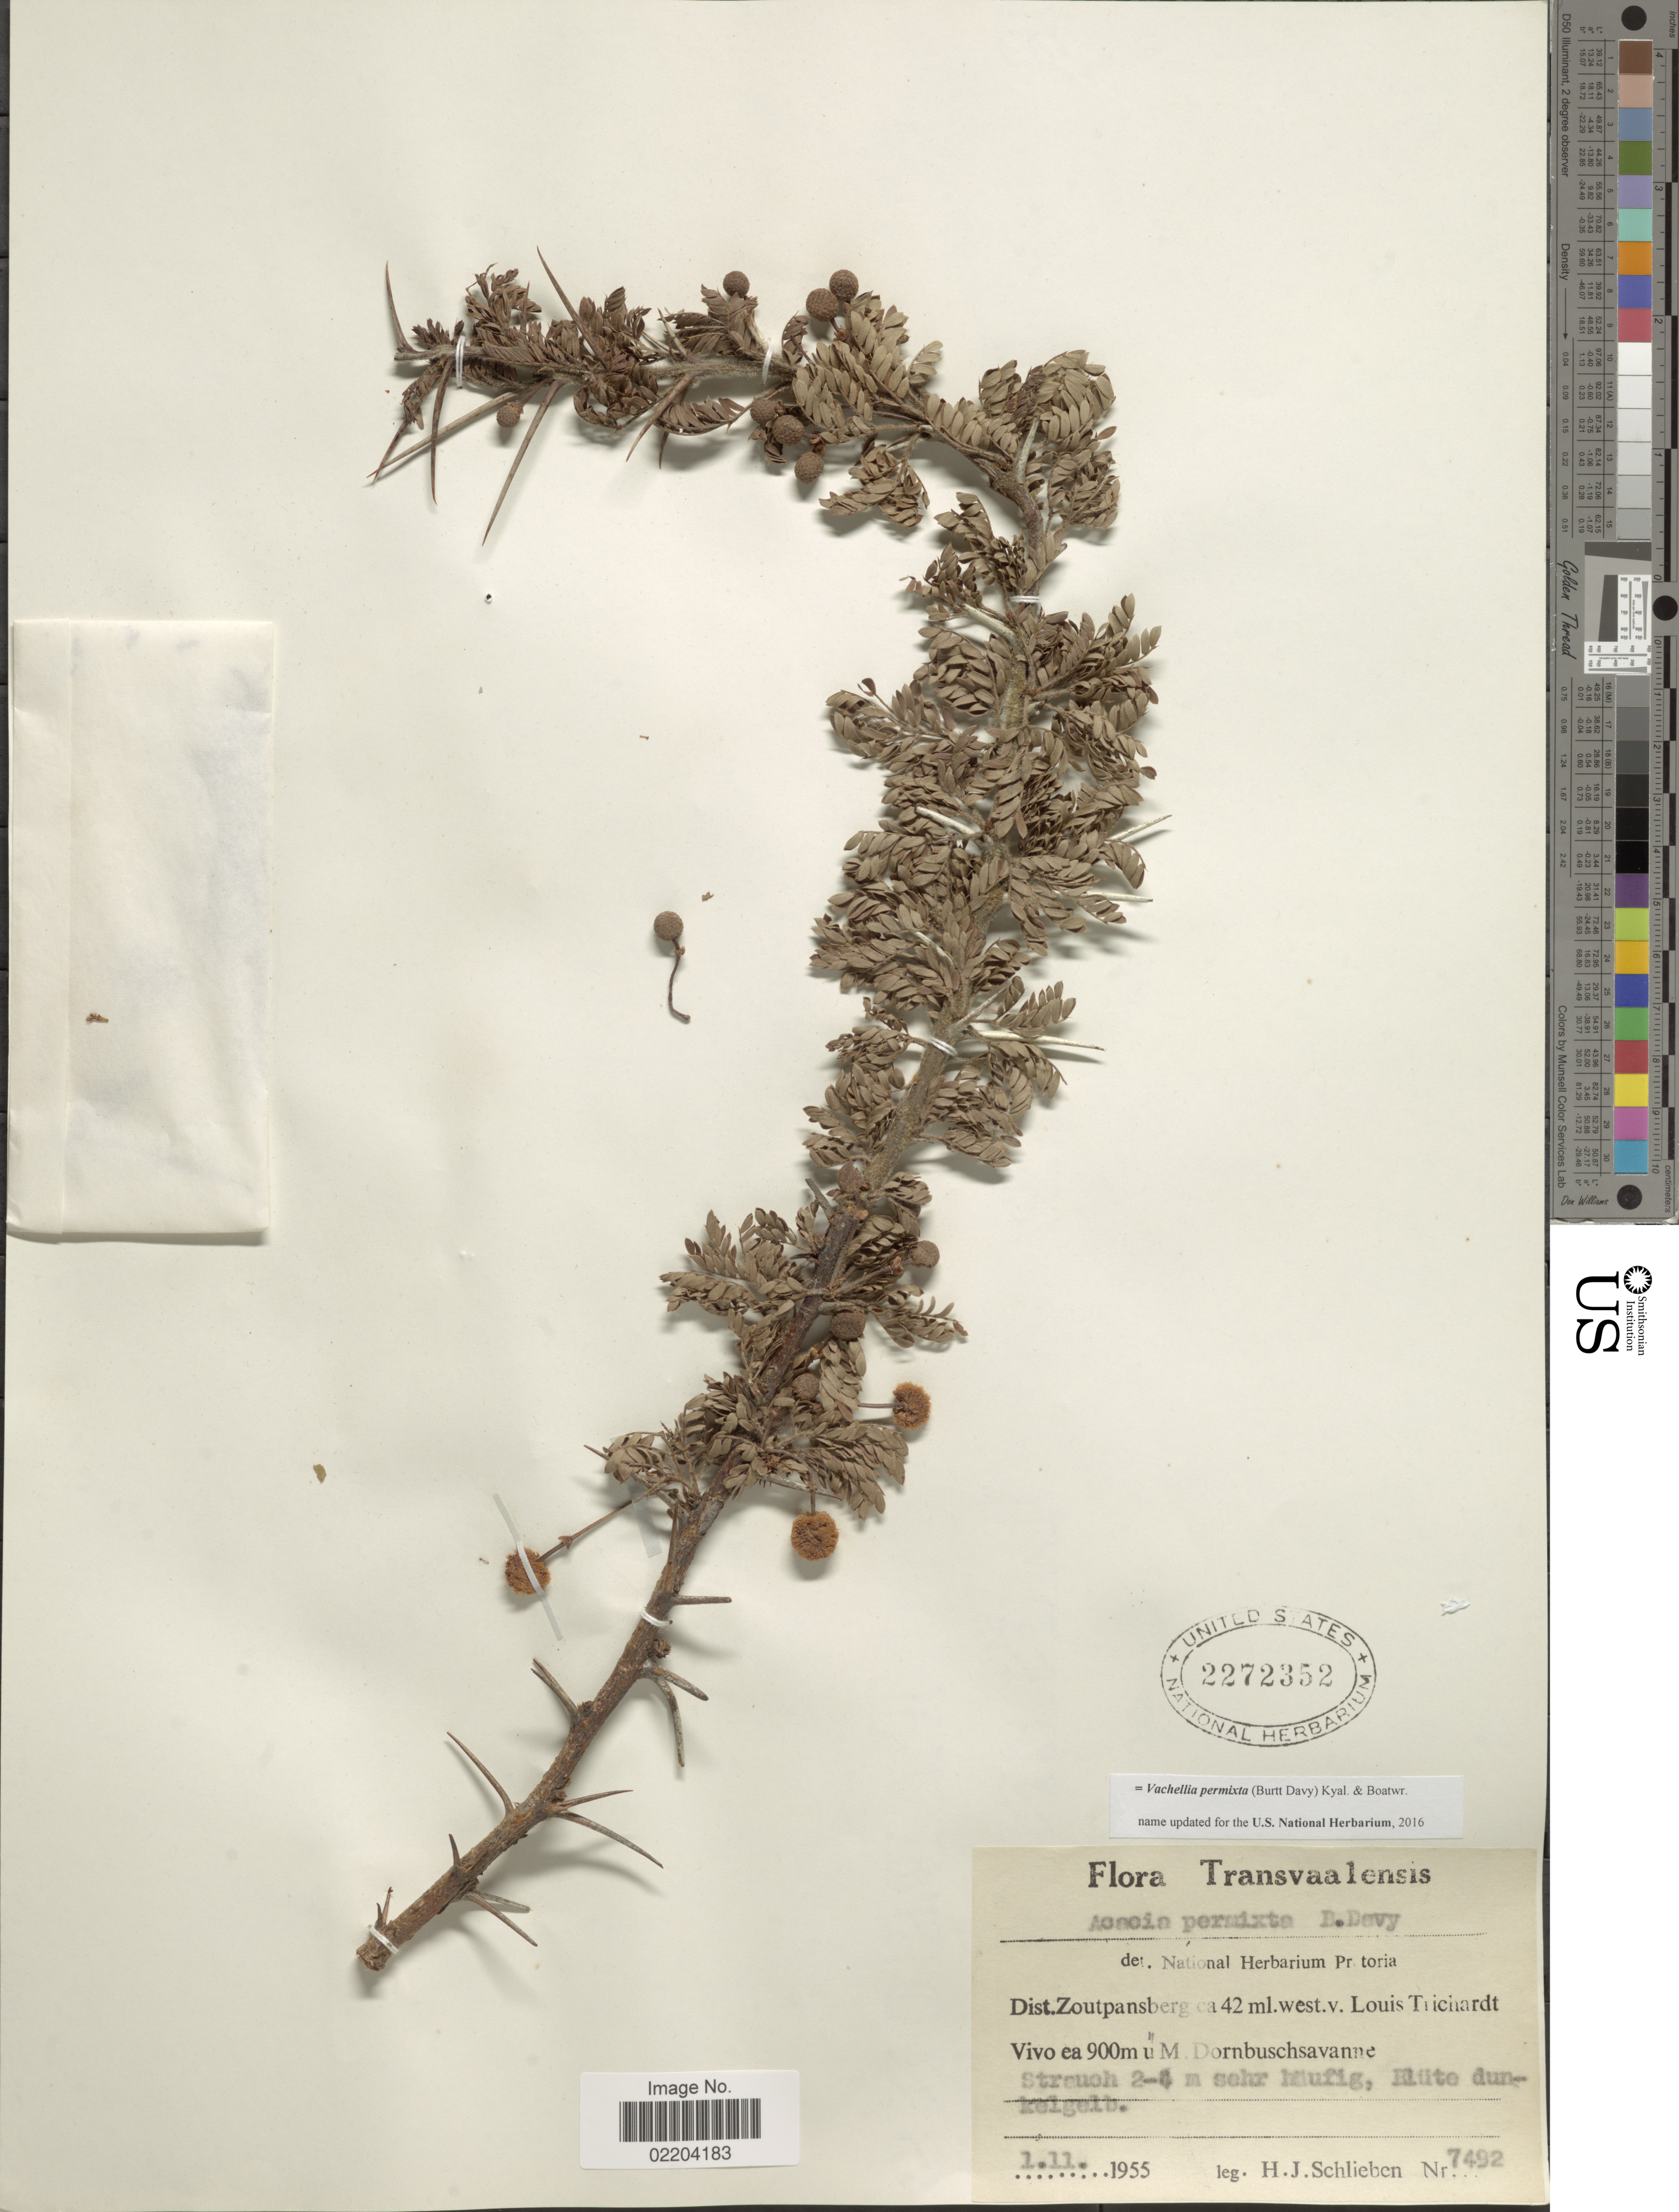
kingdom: Plantae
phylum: Tracheophyta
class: Magnoliopsida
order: Fabales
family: Fabaceae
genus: Vachellia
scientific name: Vachellia permixta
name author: (Burtt Davy) Kyal. & Boatwr.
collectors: H. J. Schlieben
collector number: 7492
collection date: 1955-11-01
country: South Africa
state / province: Limpopo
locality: Transvaalensis, Dist Zoutpansberg ca. 42 ml. west v. Louis Trichardt.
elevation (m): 900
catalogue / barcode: US 2272352